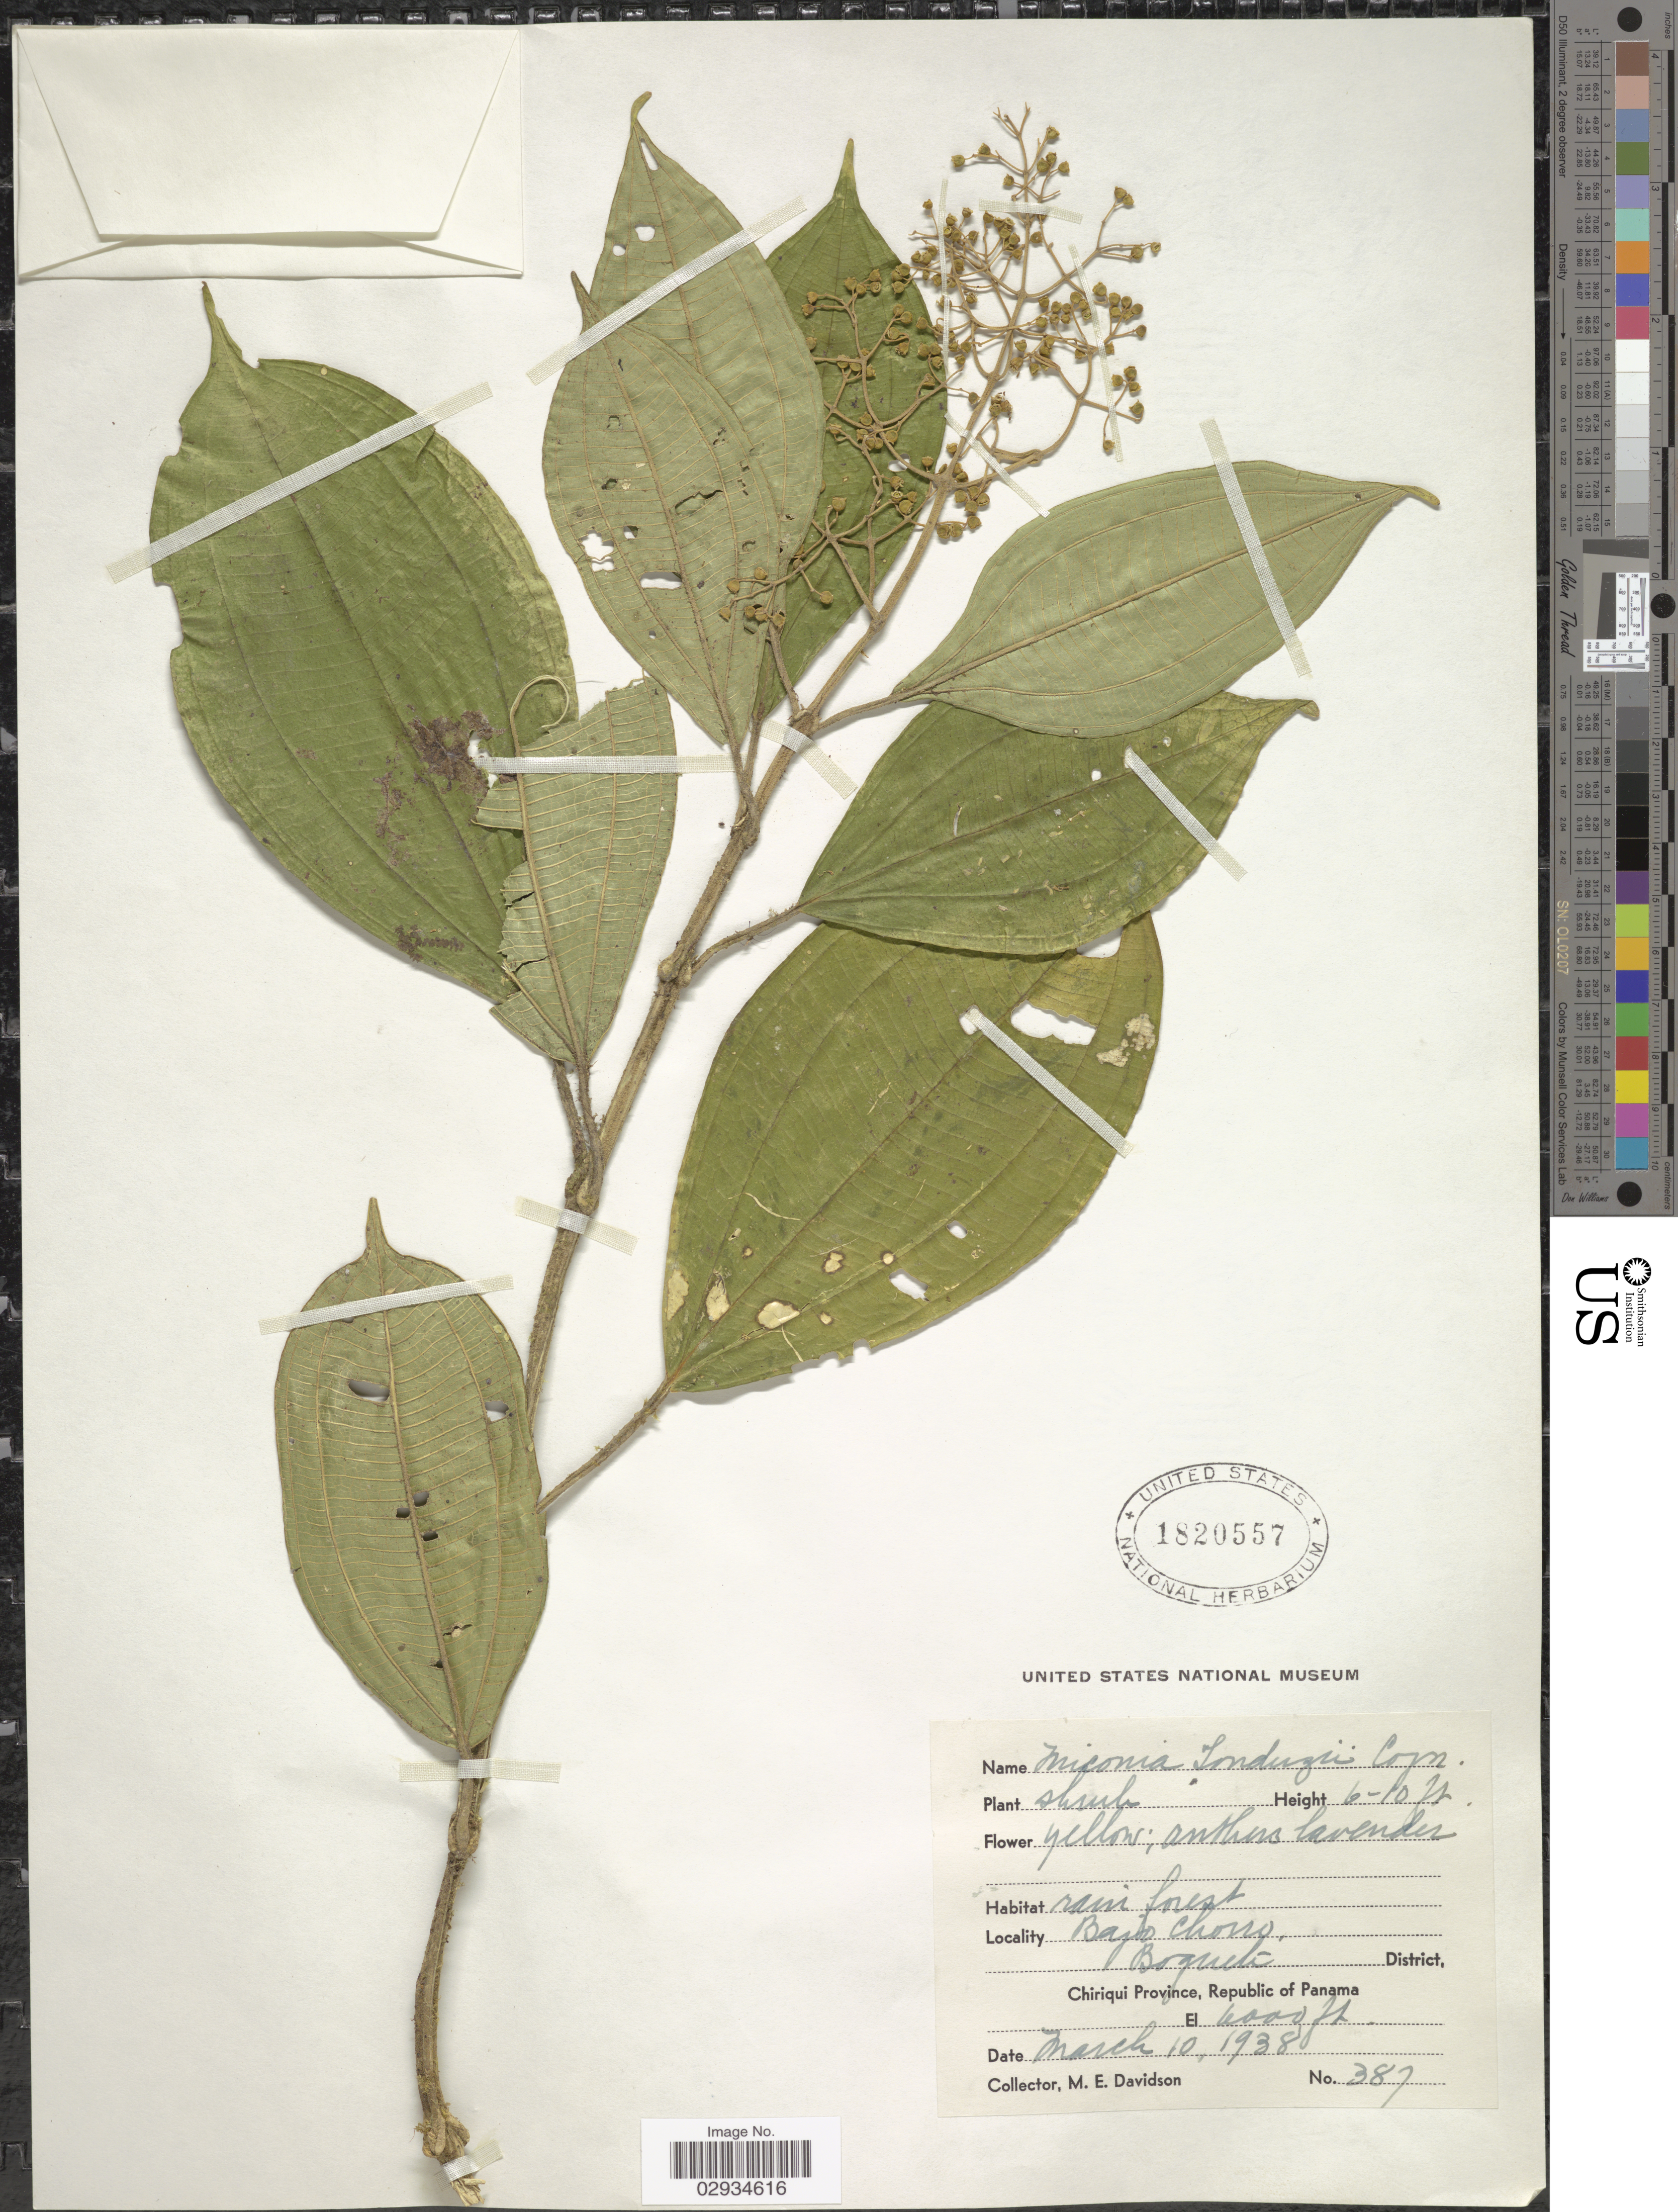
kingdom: Plantae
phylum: Tracheophyta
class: Magnoliopsida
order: Myrtales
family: Melastomataceae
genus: Miconia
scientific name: Miconia tonduzii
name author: Cogn. in A. DC.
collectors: M. E. Davidson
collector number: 387*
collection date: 1938-03-10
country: Panama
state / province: Chiriqui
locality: Bajo Chorro. Boquete District.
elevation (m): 1829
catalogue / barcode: US 1820557